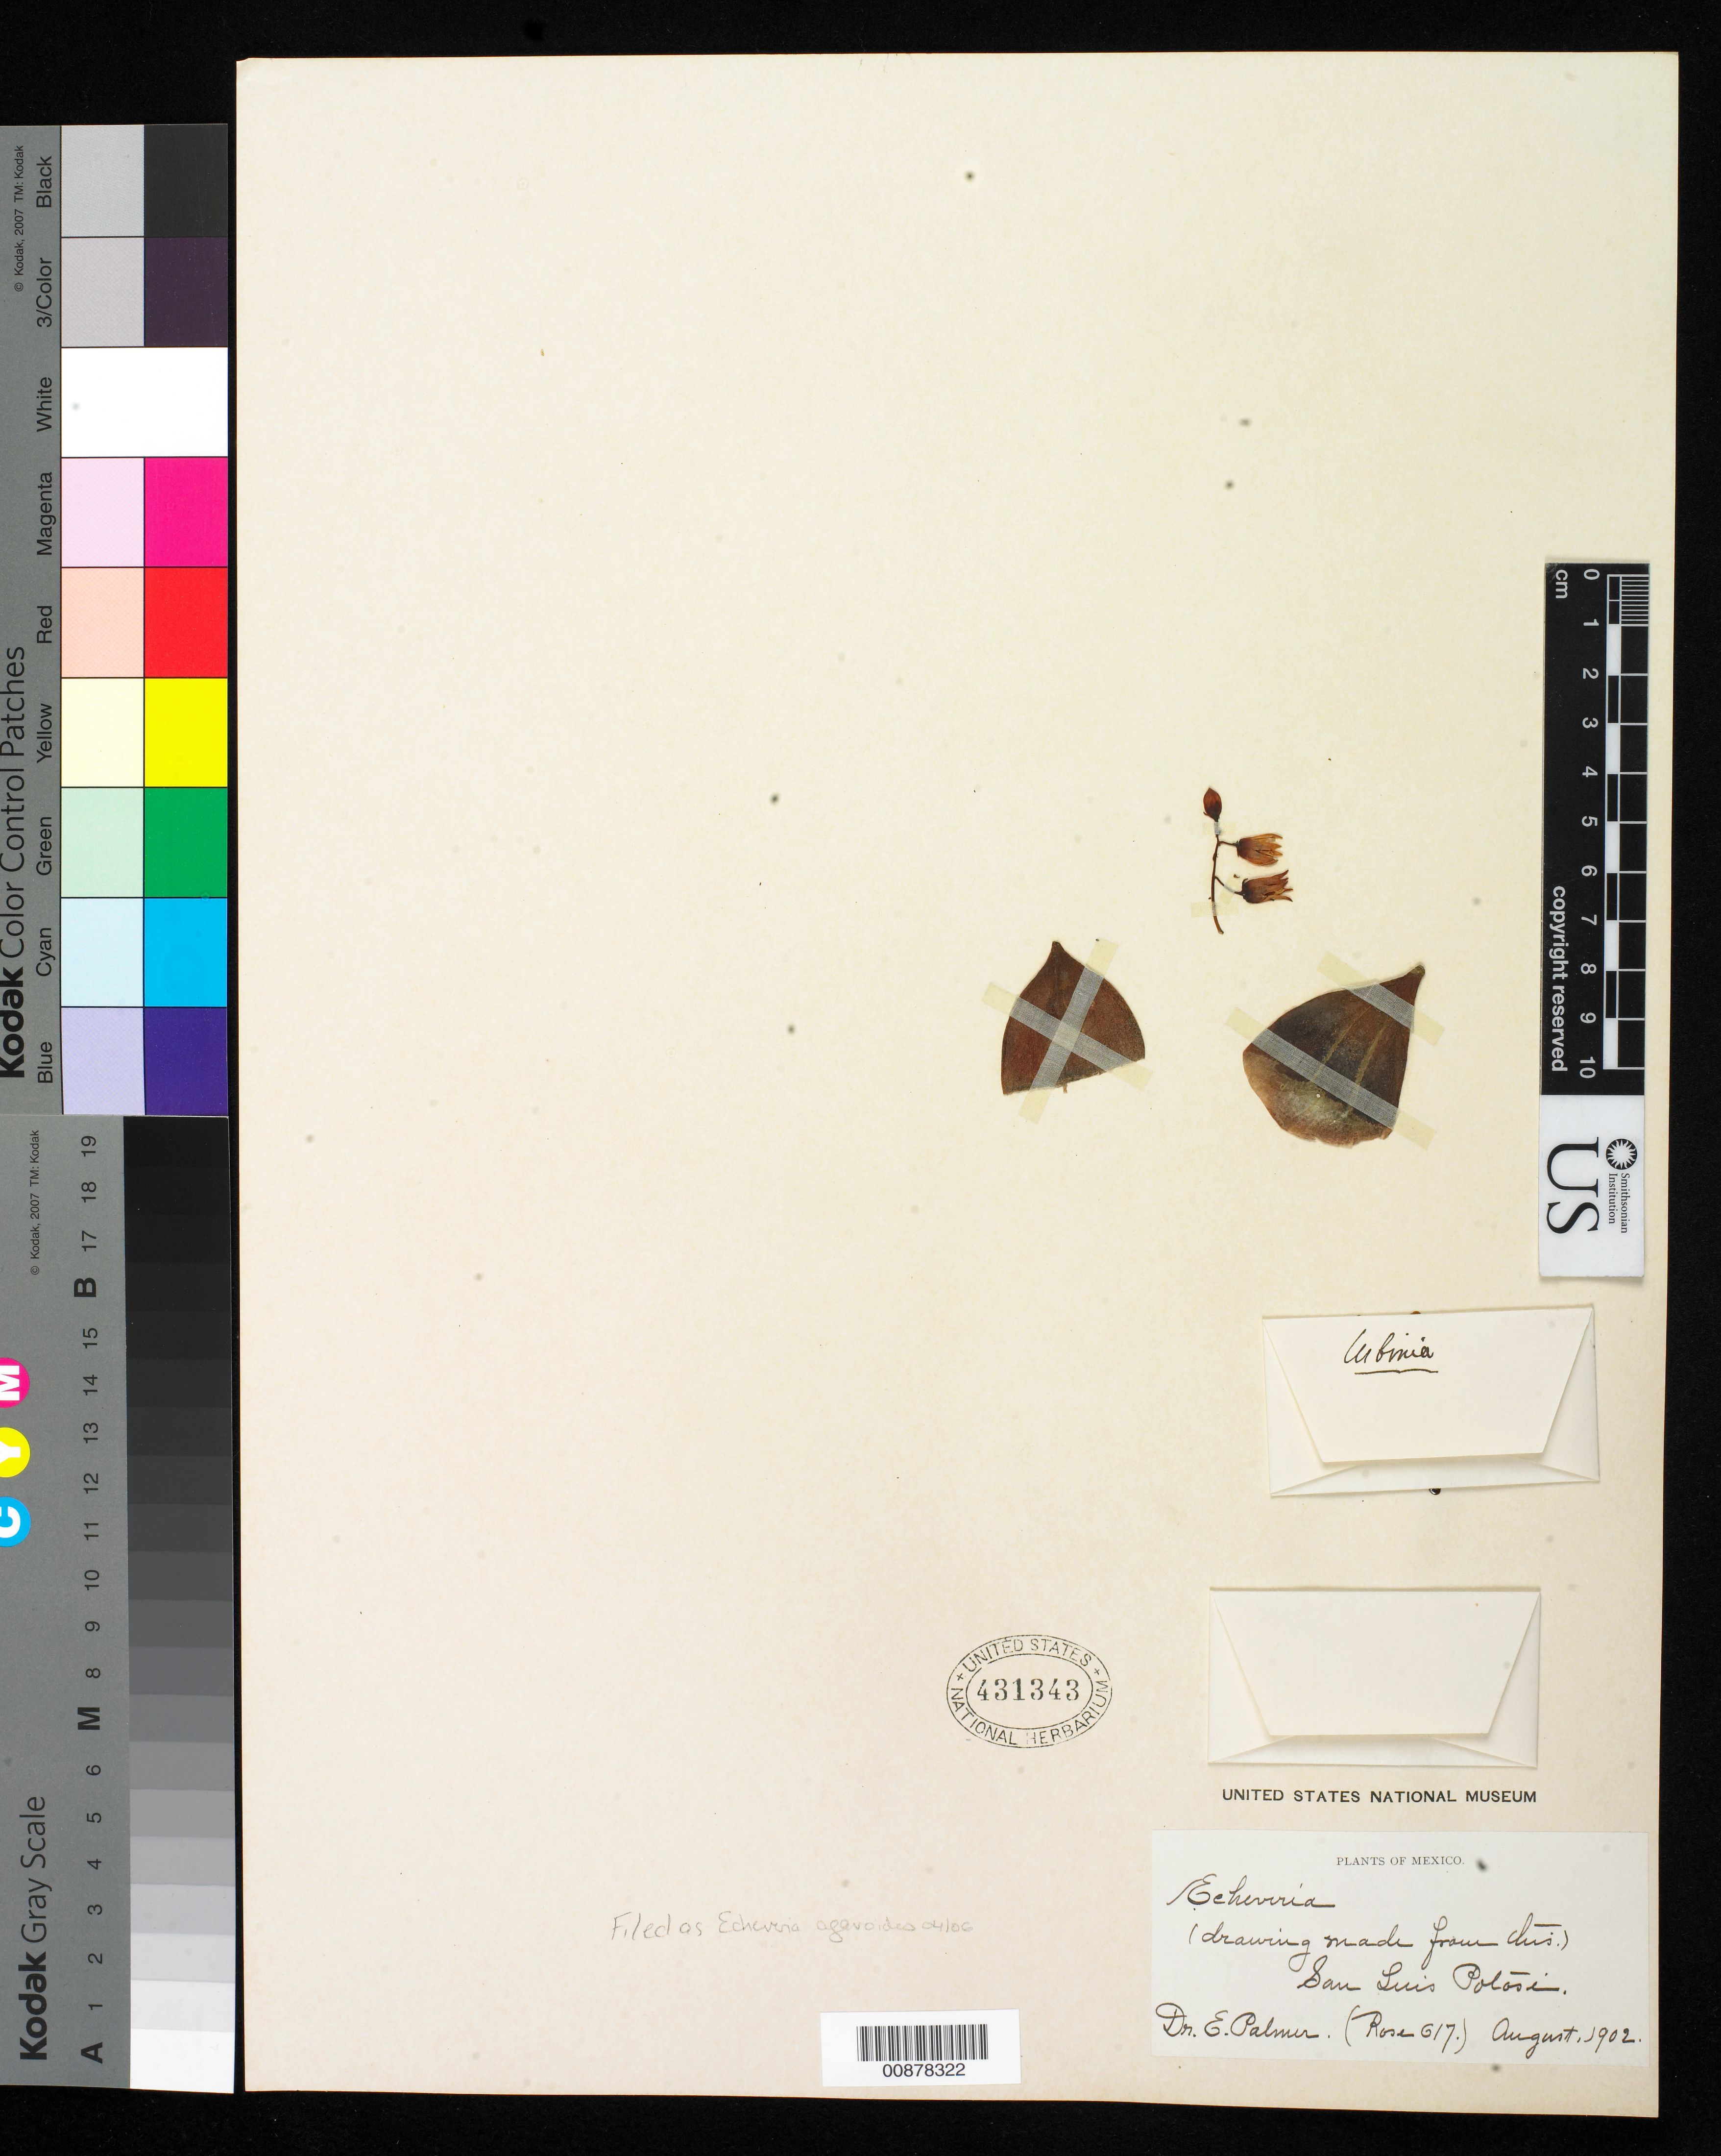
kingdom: Plantae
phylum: Tracheophyta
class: Magnoliopsida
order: Saxifragales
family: Crassulaceae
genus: Echeveria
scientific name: Echeveria agavoides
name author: Lem.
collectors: E. Palmer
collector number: (Rose 617)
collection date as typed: Aug 1902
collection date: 1902-08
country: Mexico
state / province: San Luis Potosí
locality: San Luis Potosí.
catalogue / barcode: US 431343